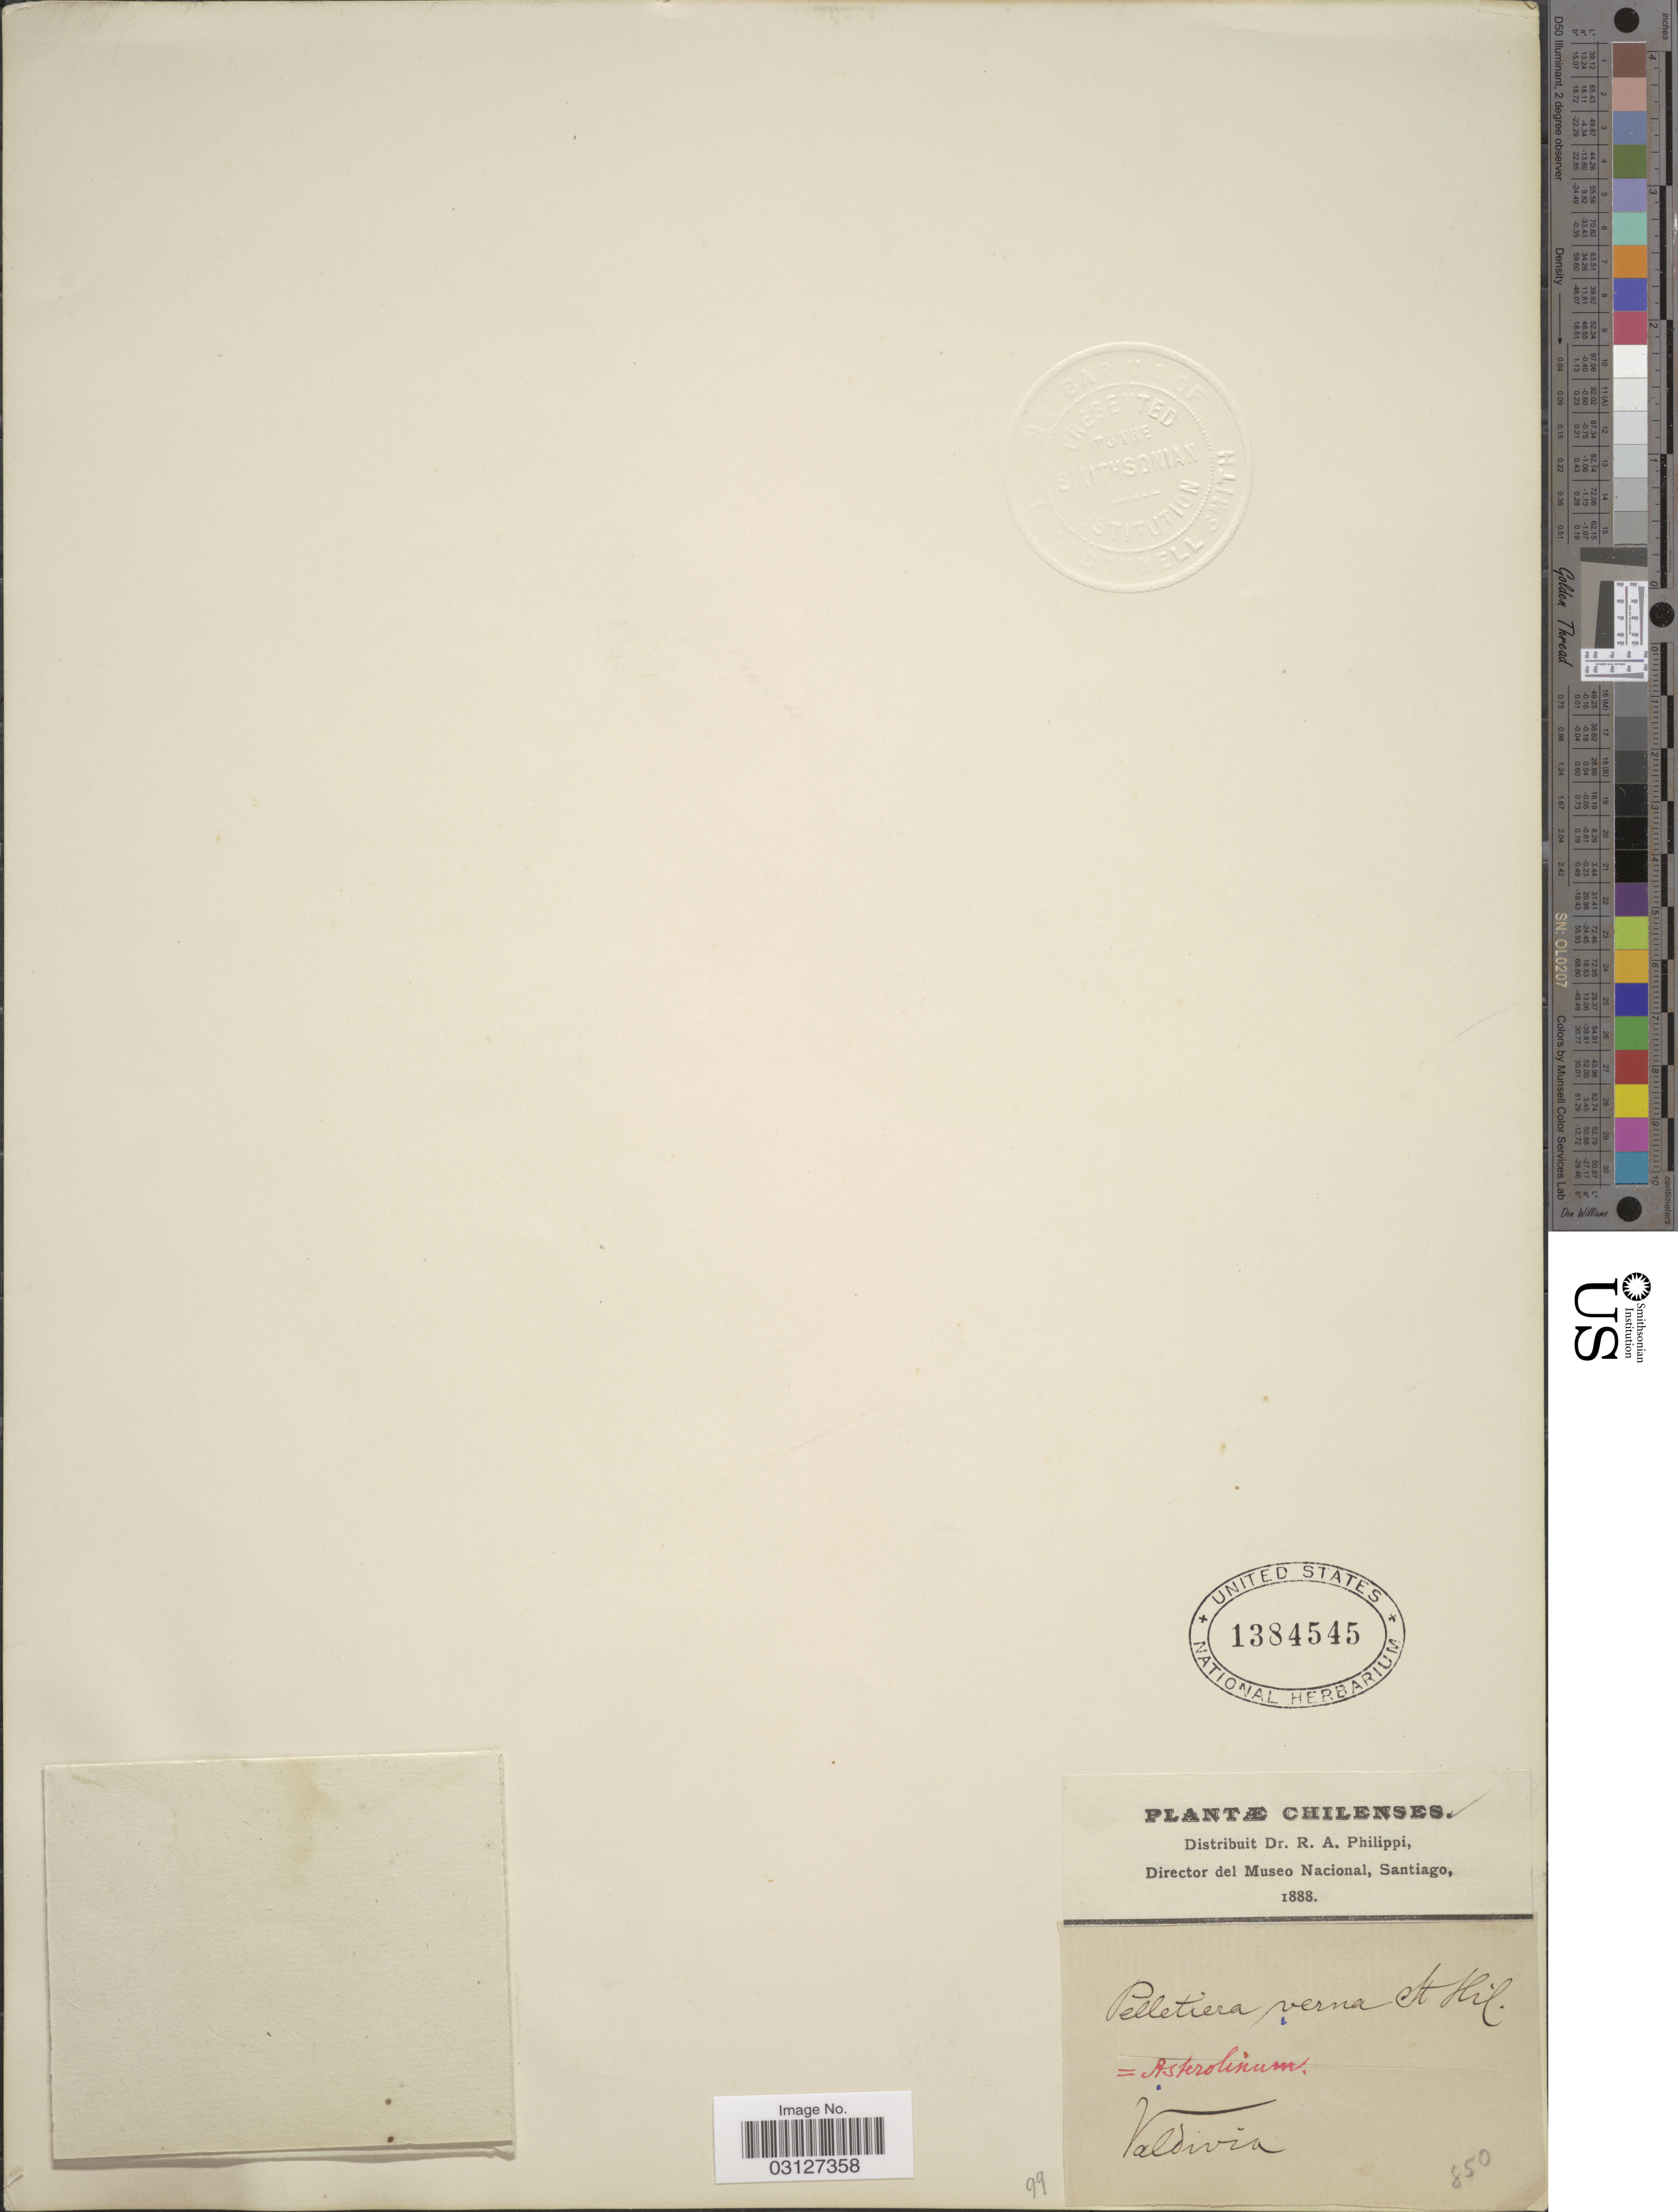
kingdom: Plantae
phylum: Tracheophyta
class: Magnoliopsida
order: Ericales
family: Primulaceae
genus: Pelletiera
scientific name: Pelletiera verna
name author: A. St.-Hil.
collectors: ex. herb. R.A. Philippi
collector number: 850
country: Chile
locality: Valdivia.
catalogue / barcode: US 1384545